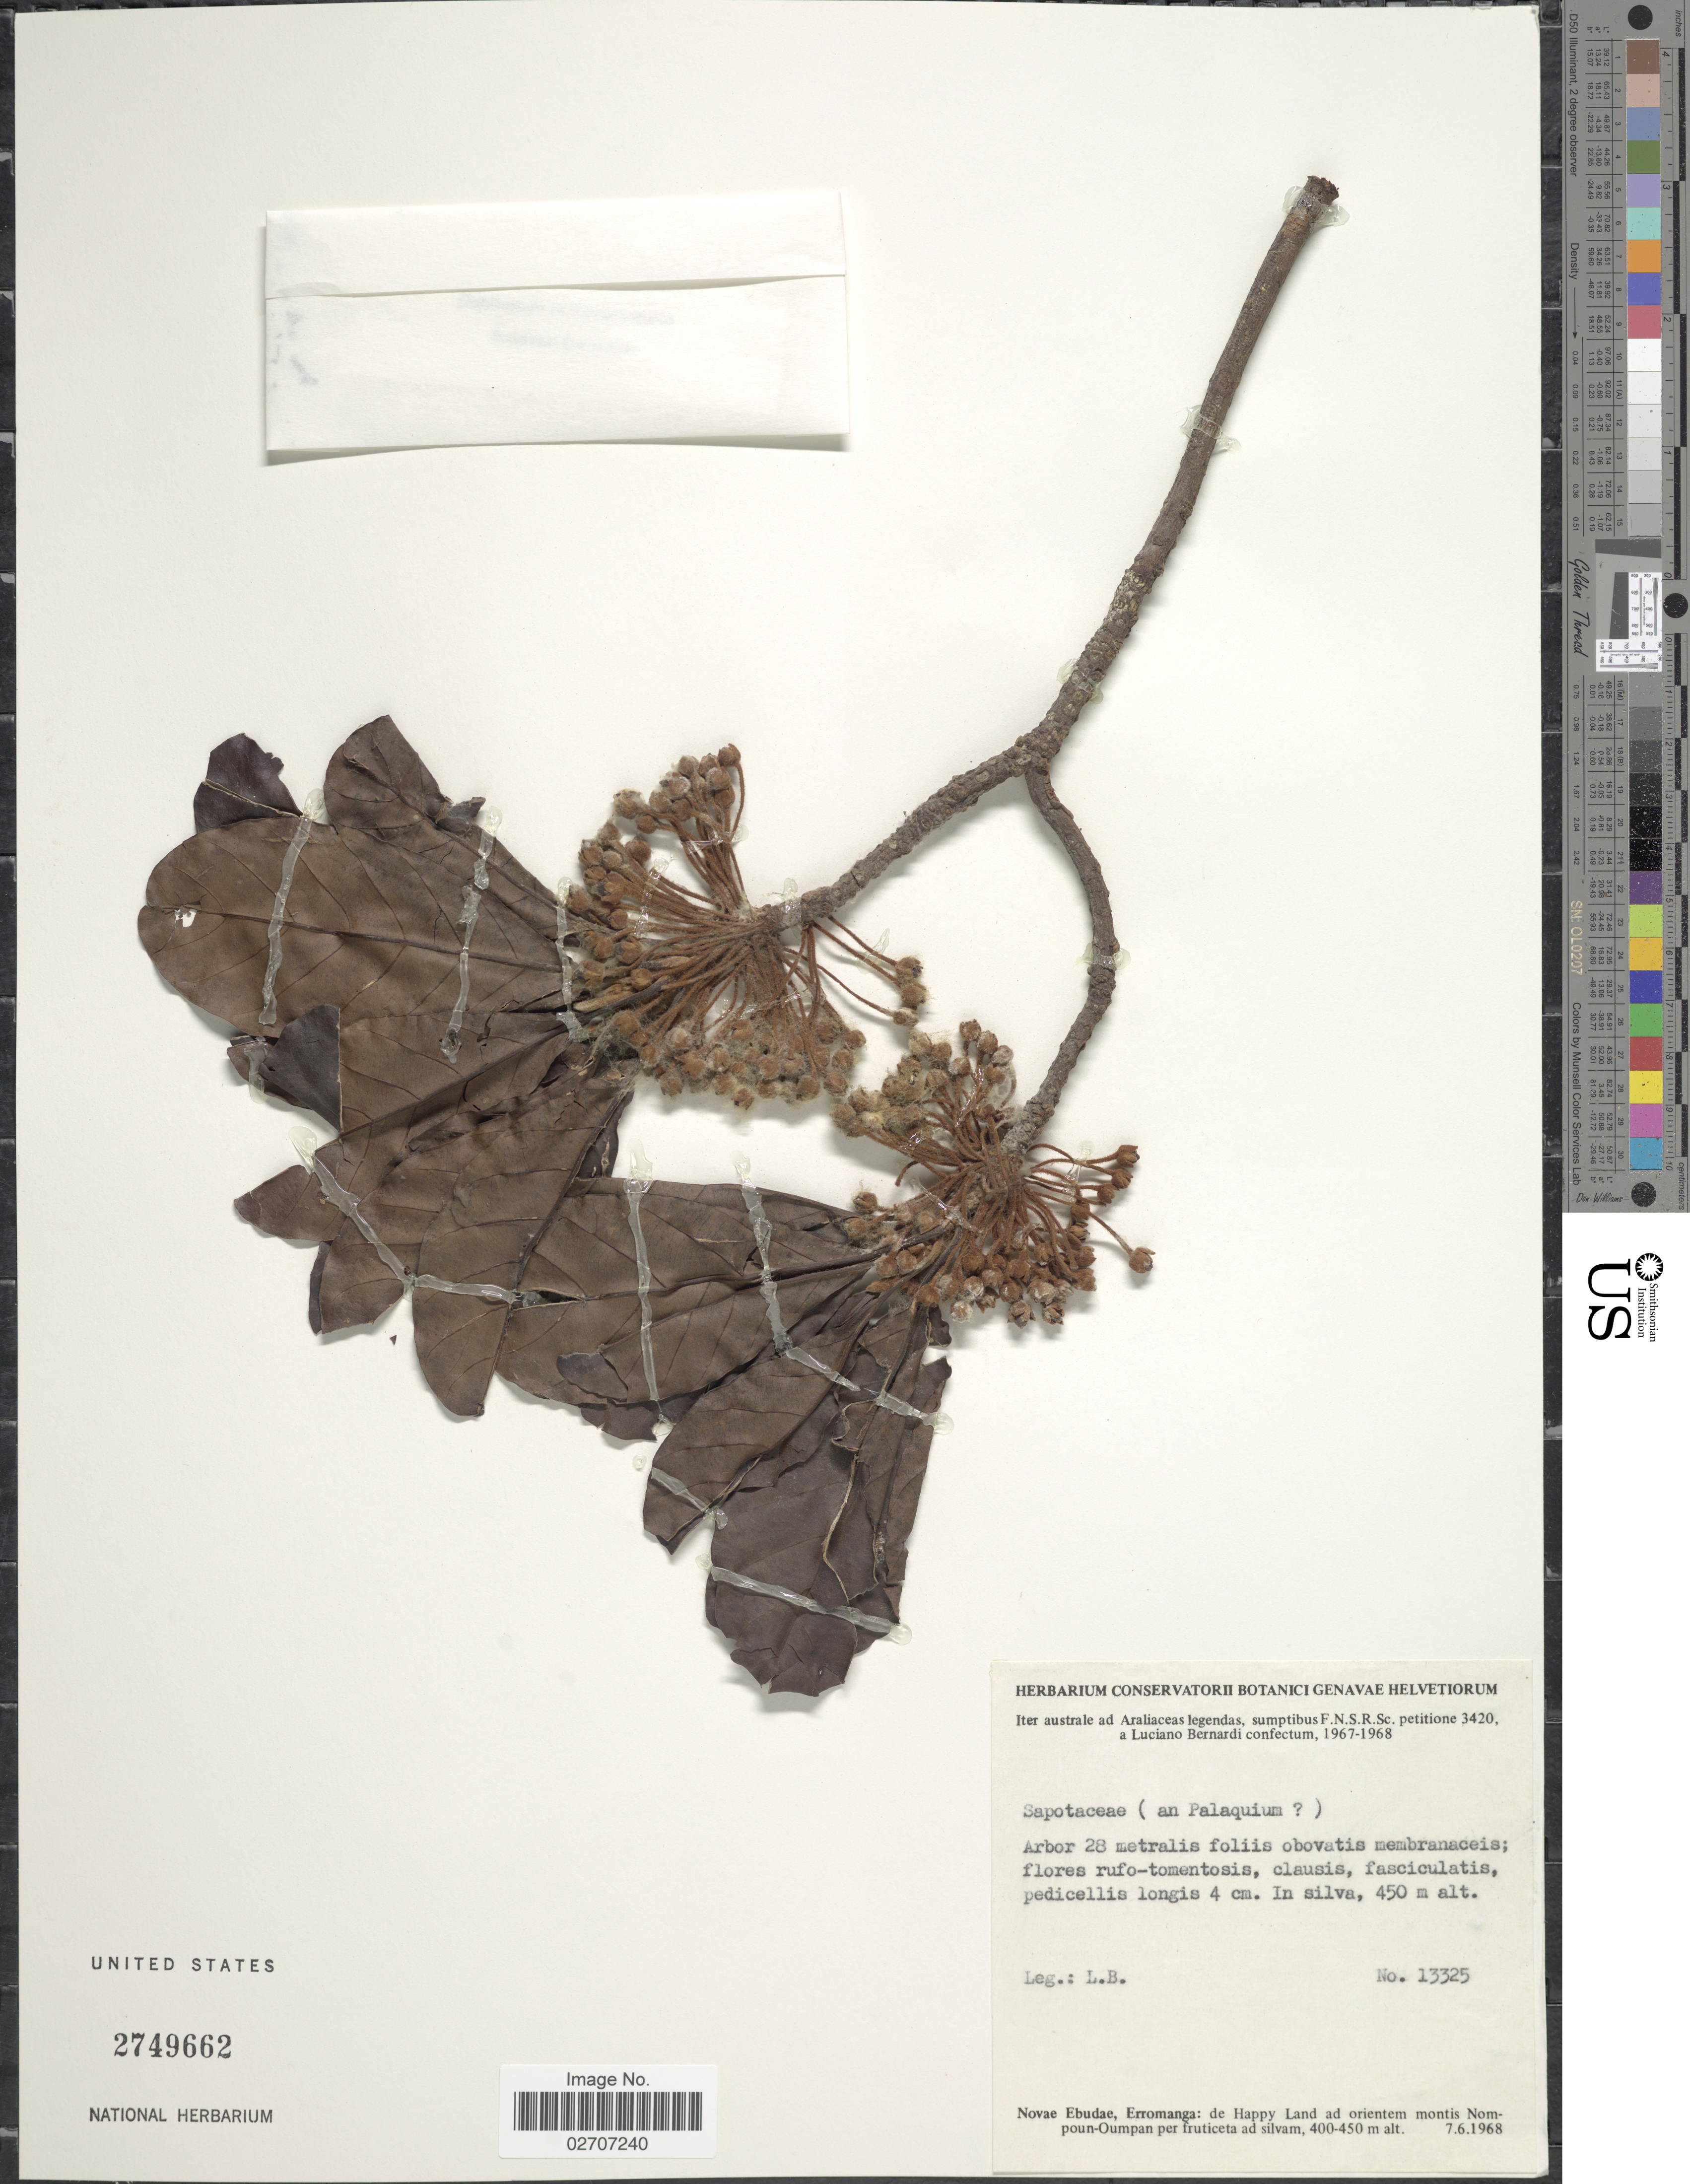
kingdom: Plantae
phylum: Tracheophyta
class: Magnoliopsida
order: Ericales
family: Sapotaceae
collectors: L. Bernardi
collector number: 13325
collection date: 1968-06-07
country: Vanuatu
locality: Novae Ebudae, Erromanga: de Happy Land ad orientem montis Nompoun-Oumpan per fruticeta ad silvam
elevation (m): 450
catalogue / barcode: US 2749662